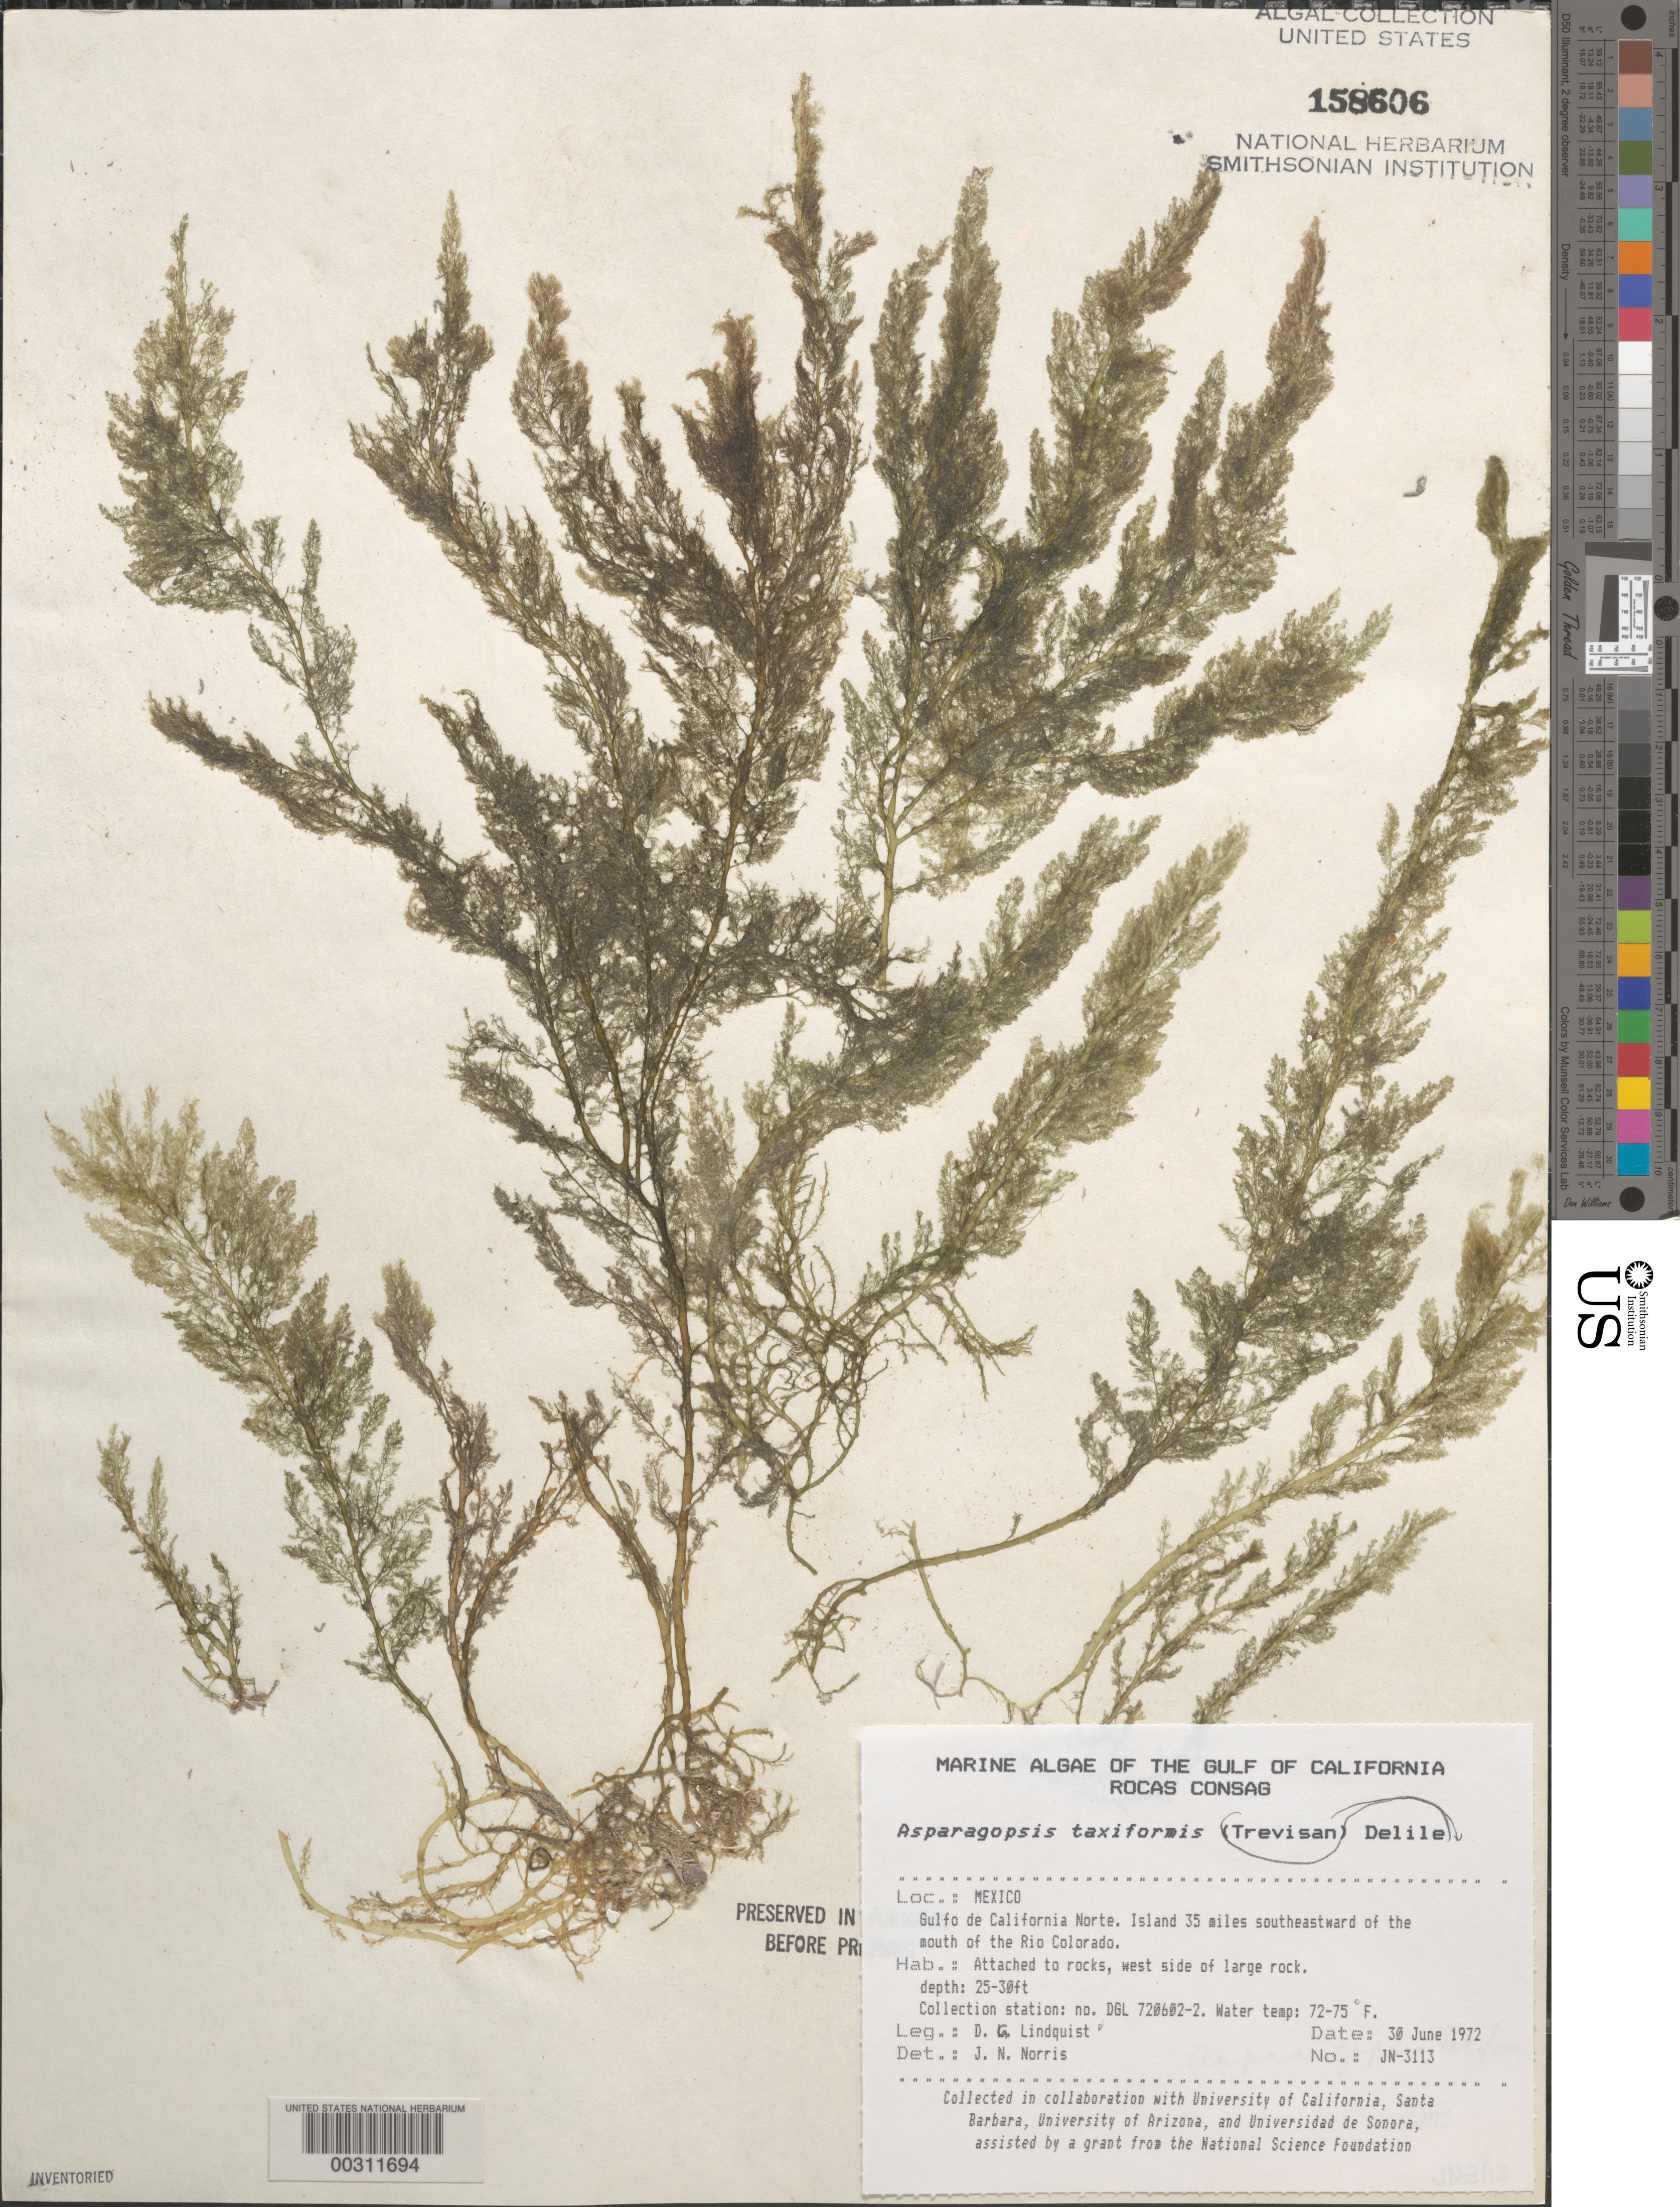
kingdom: Plantae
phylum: Rhodophyta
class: Florideophyceae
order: Bonnemaisoniales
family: Bonnemaisoniaceae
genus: Asparagopsis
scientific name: Asparagopsis taxiformis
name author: (Delile) Trevis.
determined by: Norris, James N.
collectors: D. Lindquist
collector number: JN-3113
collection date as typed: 30 Jun 1972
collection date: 1972-06-30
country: Mexico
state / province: Baja California Norte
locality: Rocas Consag, 35 miles southeast of Rio Colorado mouth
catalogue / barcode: US 158606